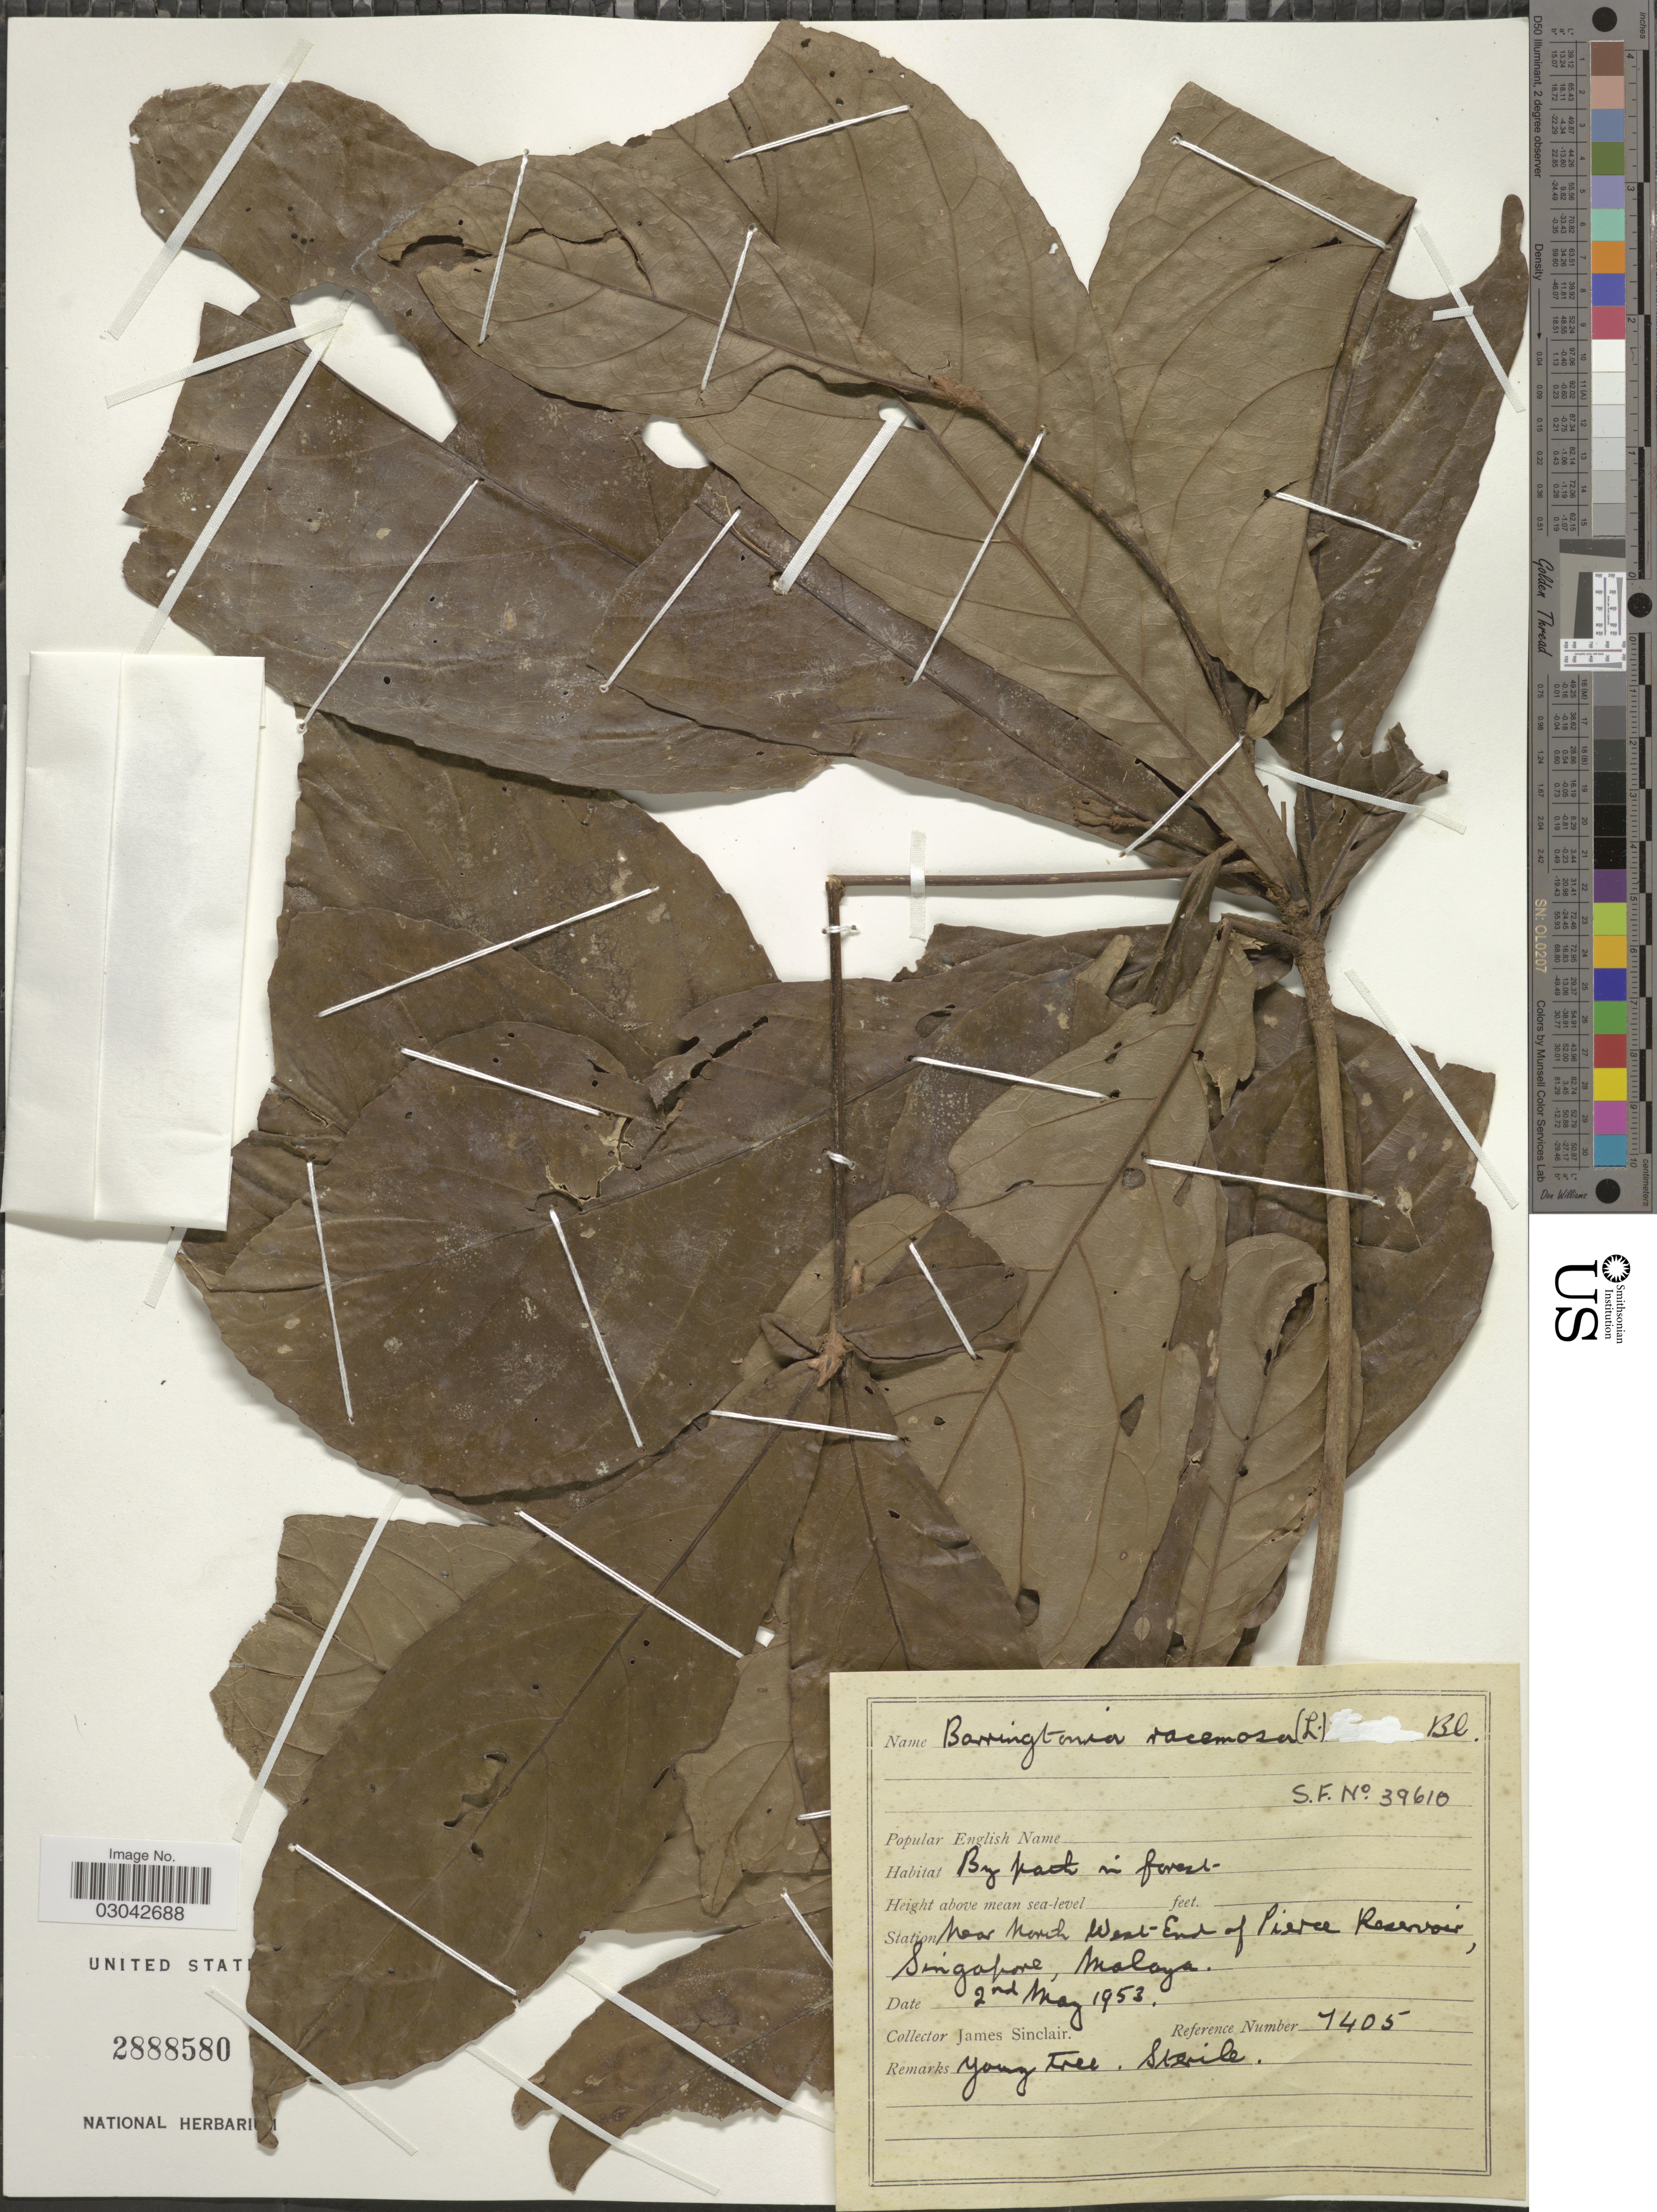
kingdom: Plantae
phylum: Tracheophyta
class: Magnoliopsida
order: Ericales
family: Lecythidaceae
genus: Barringtonia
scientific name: Barringtonia racemosa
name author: (L.) Spreng.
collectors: J. Sinclair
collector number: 7405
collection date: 1953-05-02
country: Singapore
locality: Near north West-End of Pierce Reservoir, Malaya.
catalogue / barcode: US 2888580